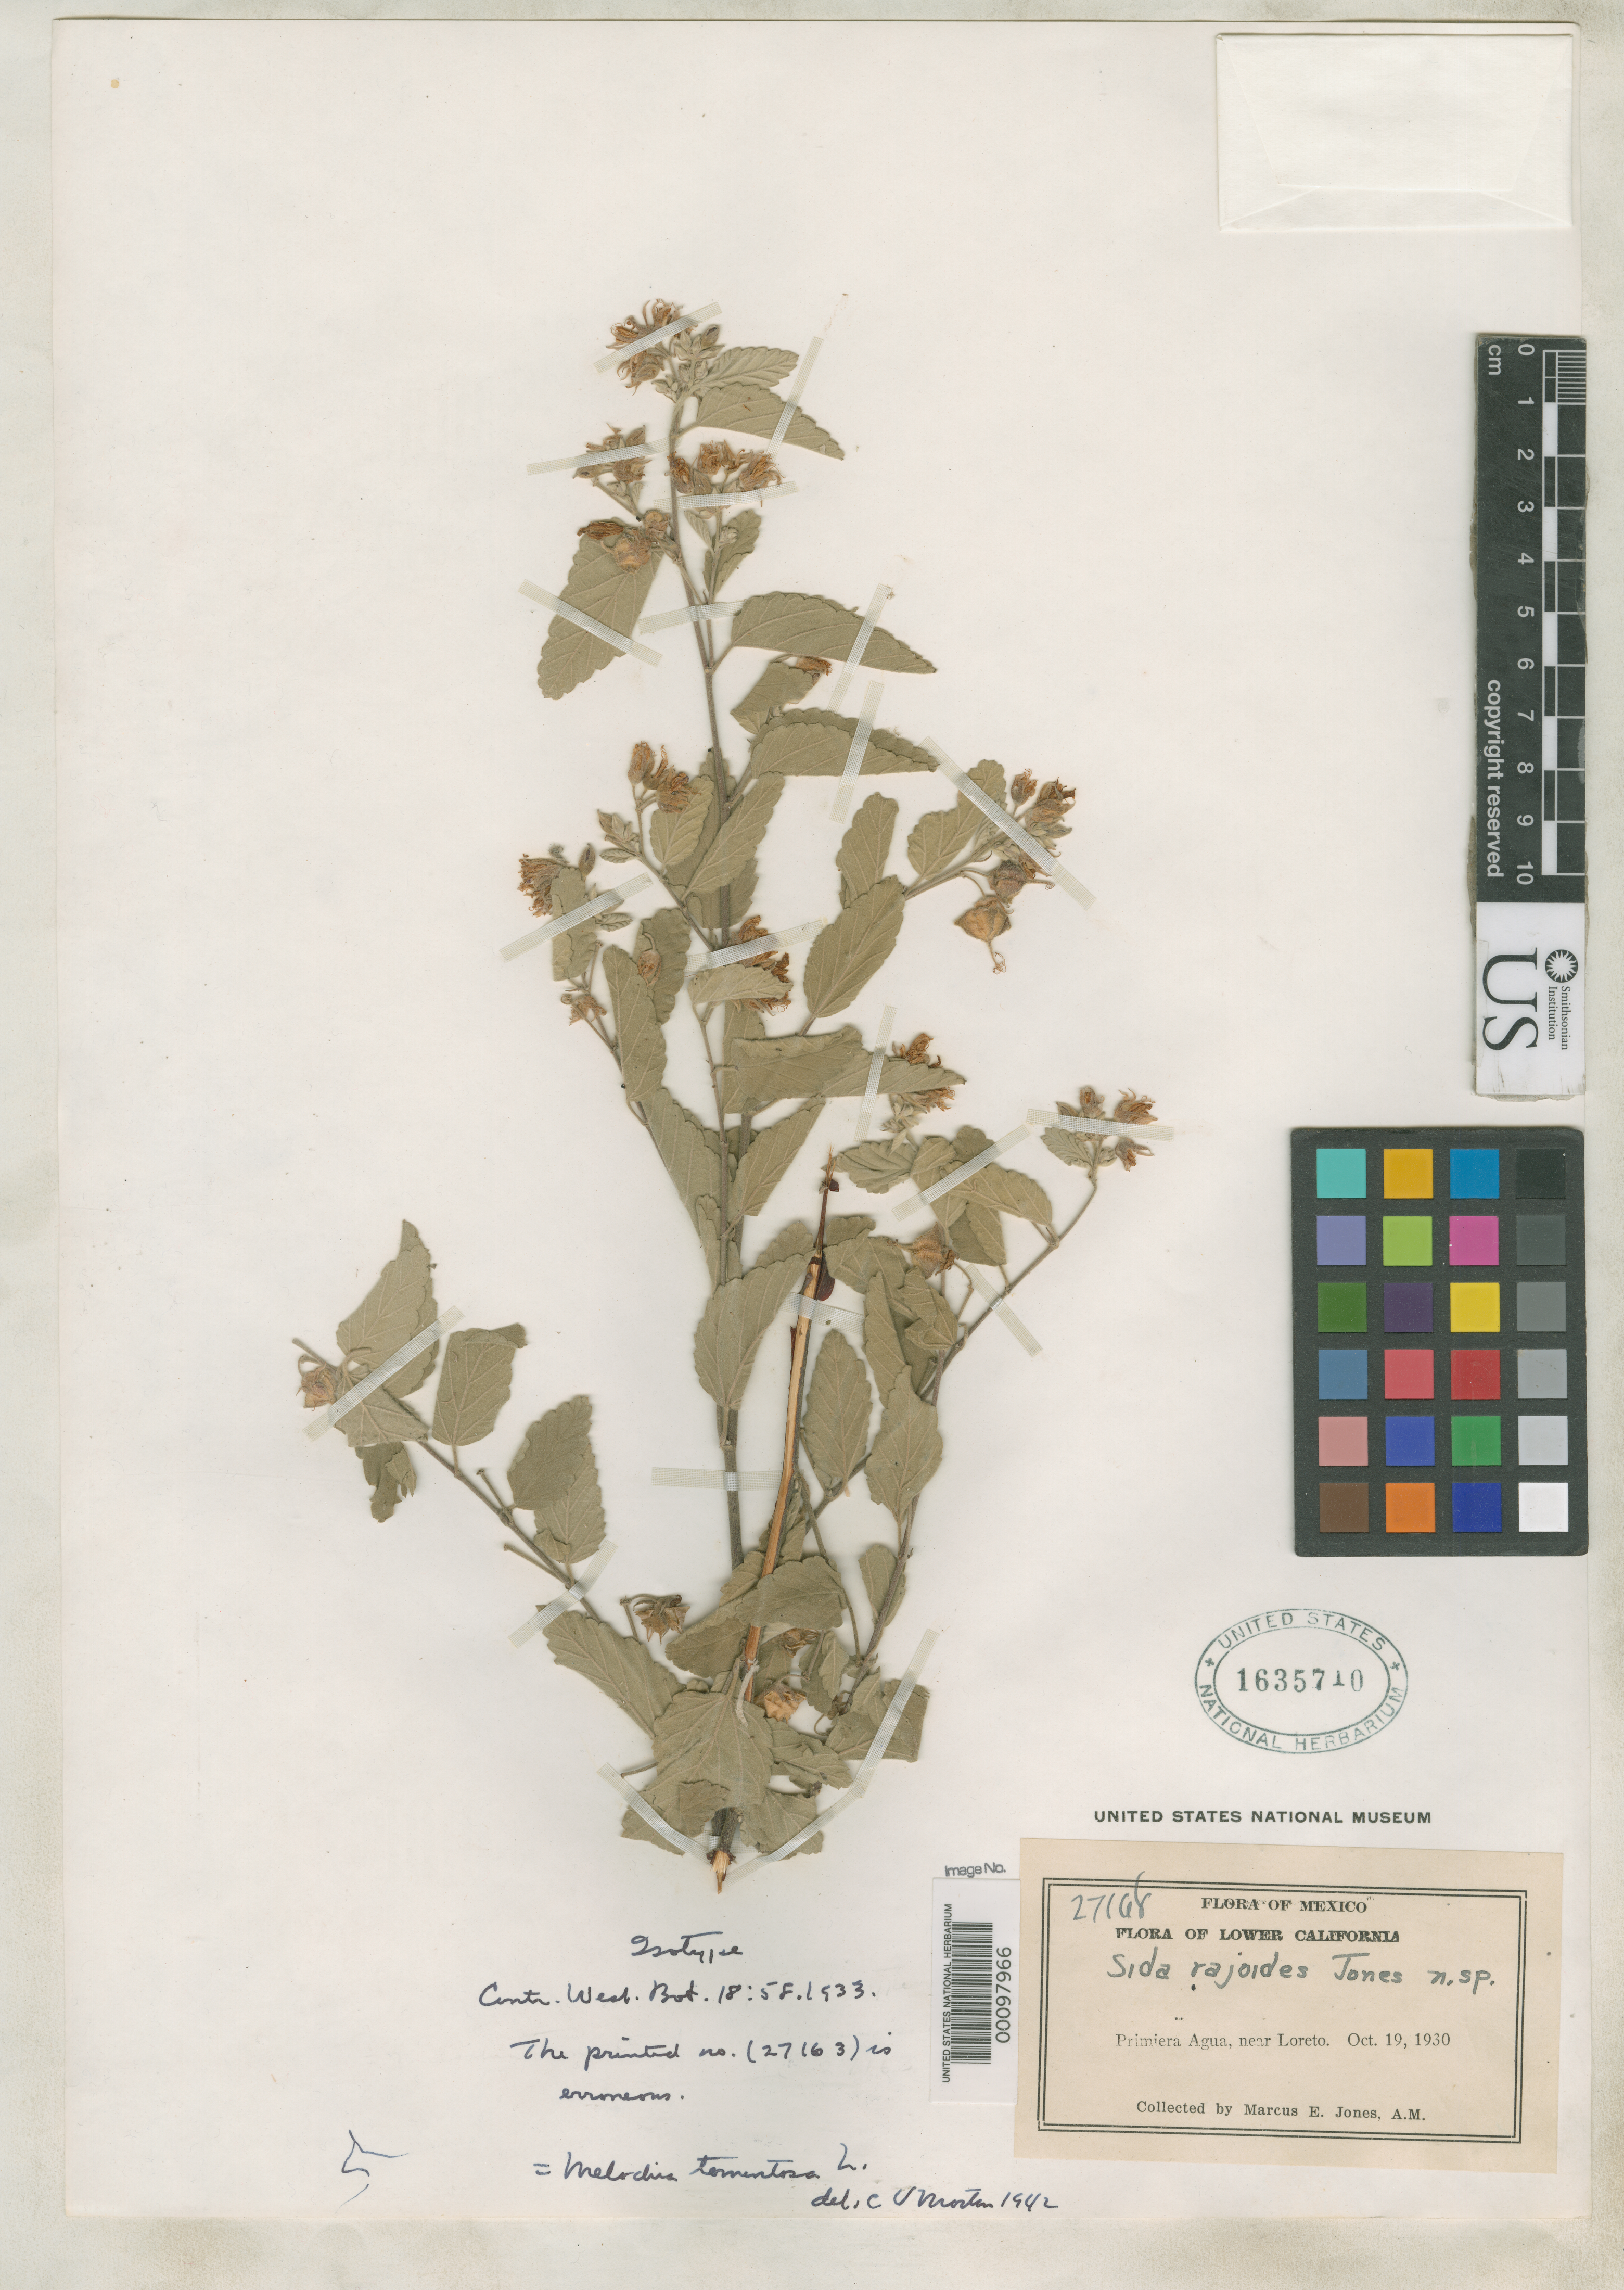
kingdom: Plantae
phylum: Tracheophyta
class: Magnoliopsida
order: Malvales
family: Malvaceae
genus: Sida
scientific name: Sida rajoides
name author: M.E. Jones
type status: Isotype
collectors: M. E. Jones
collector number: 27168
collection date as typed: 19 Oct 1930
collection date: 1930-10-19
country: Mexico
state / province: Baja California Sur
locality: Primiera Agua, near Loreto.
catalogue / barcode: US 1635710